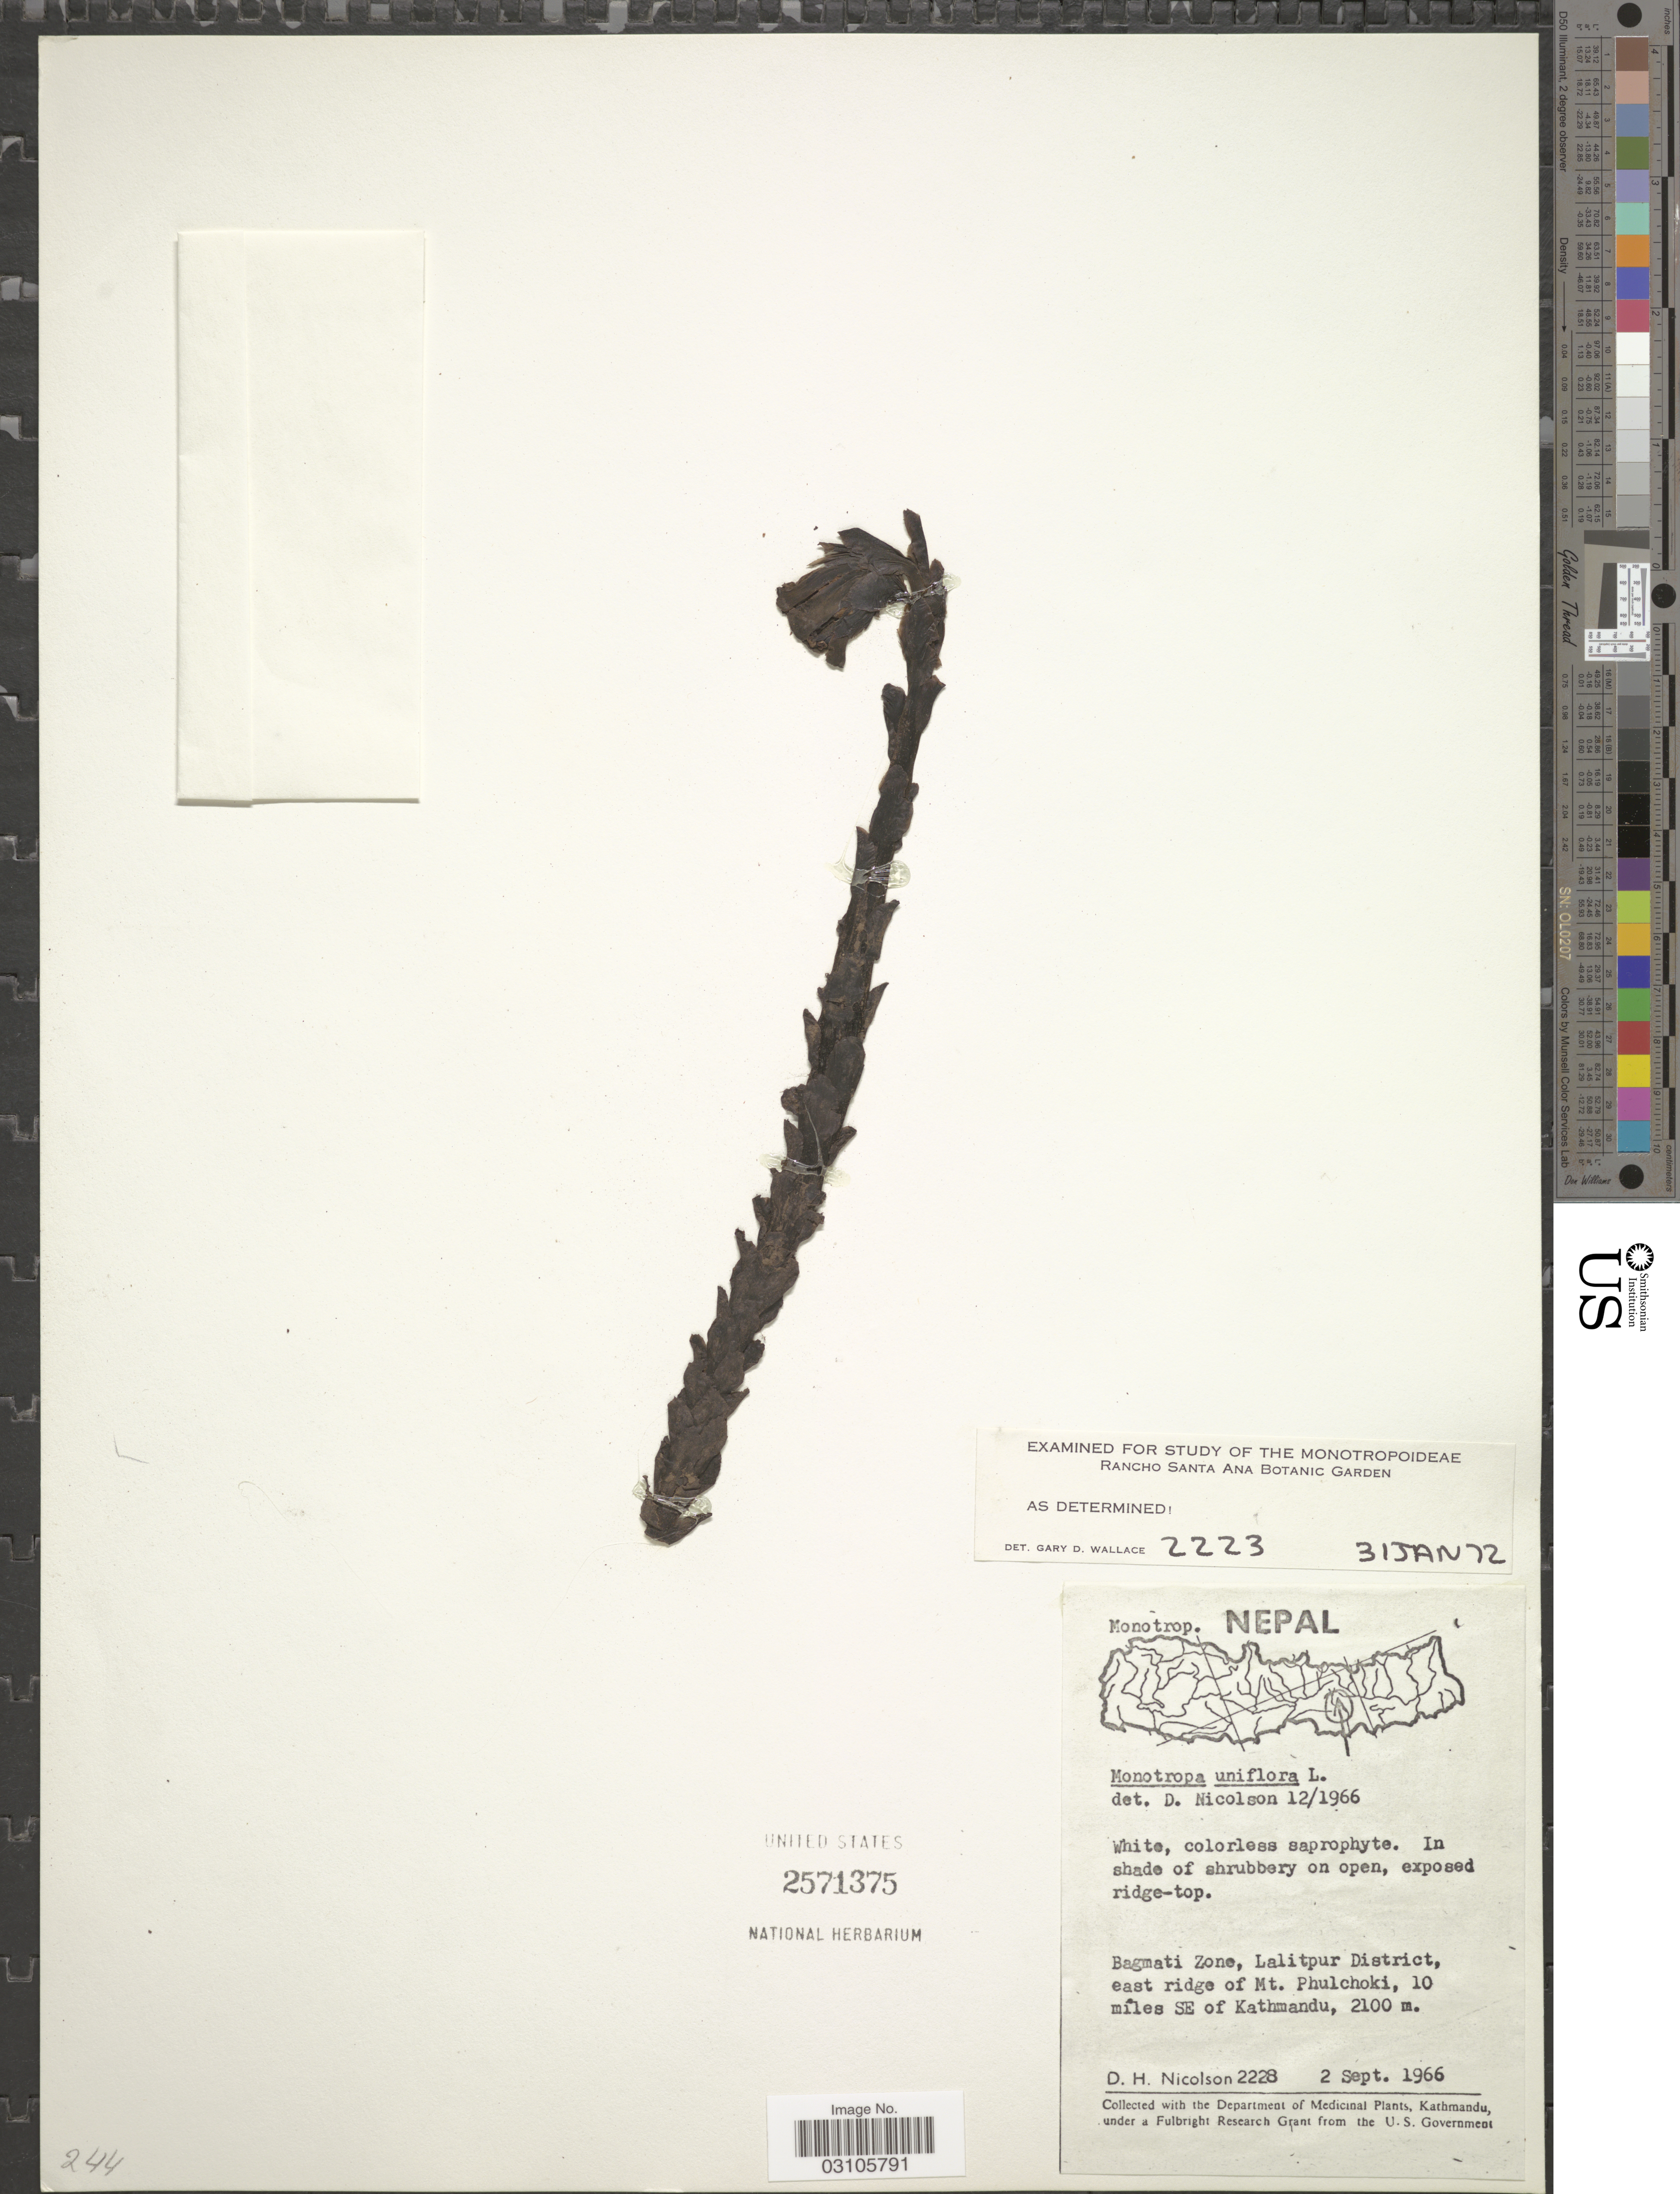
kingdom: Plantae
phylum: Tracheophyta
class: Magnoliopsida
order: Ericales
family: Ericaceae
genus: Monotropa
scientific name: Monotropa uniflora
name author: L.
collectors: D. H. Nicolson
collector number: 2228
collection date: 1966-09-02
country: Nepal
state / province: Bagmati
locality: Bagmati zone, Lalitpur District, east ridge of Mt. Phulchoki, 10 miles SE of Kathmandu.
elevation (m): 2100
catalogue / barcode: US 2571375